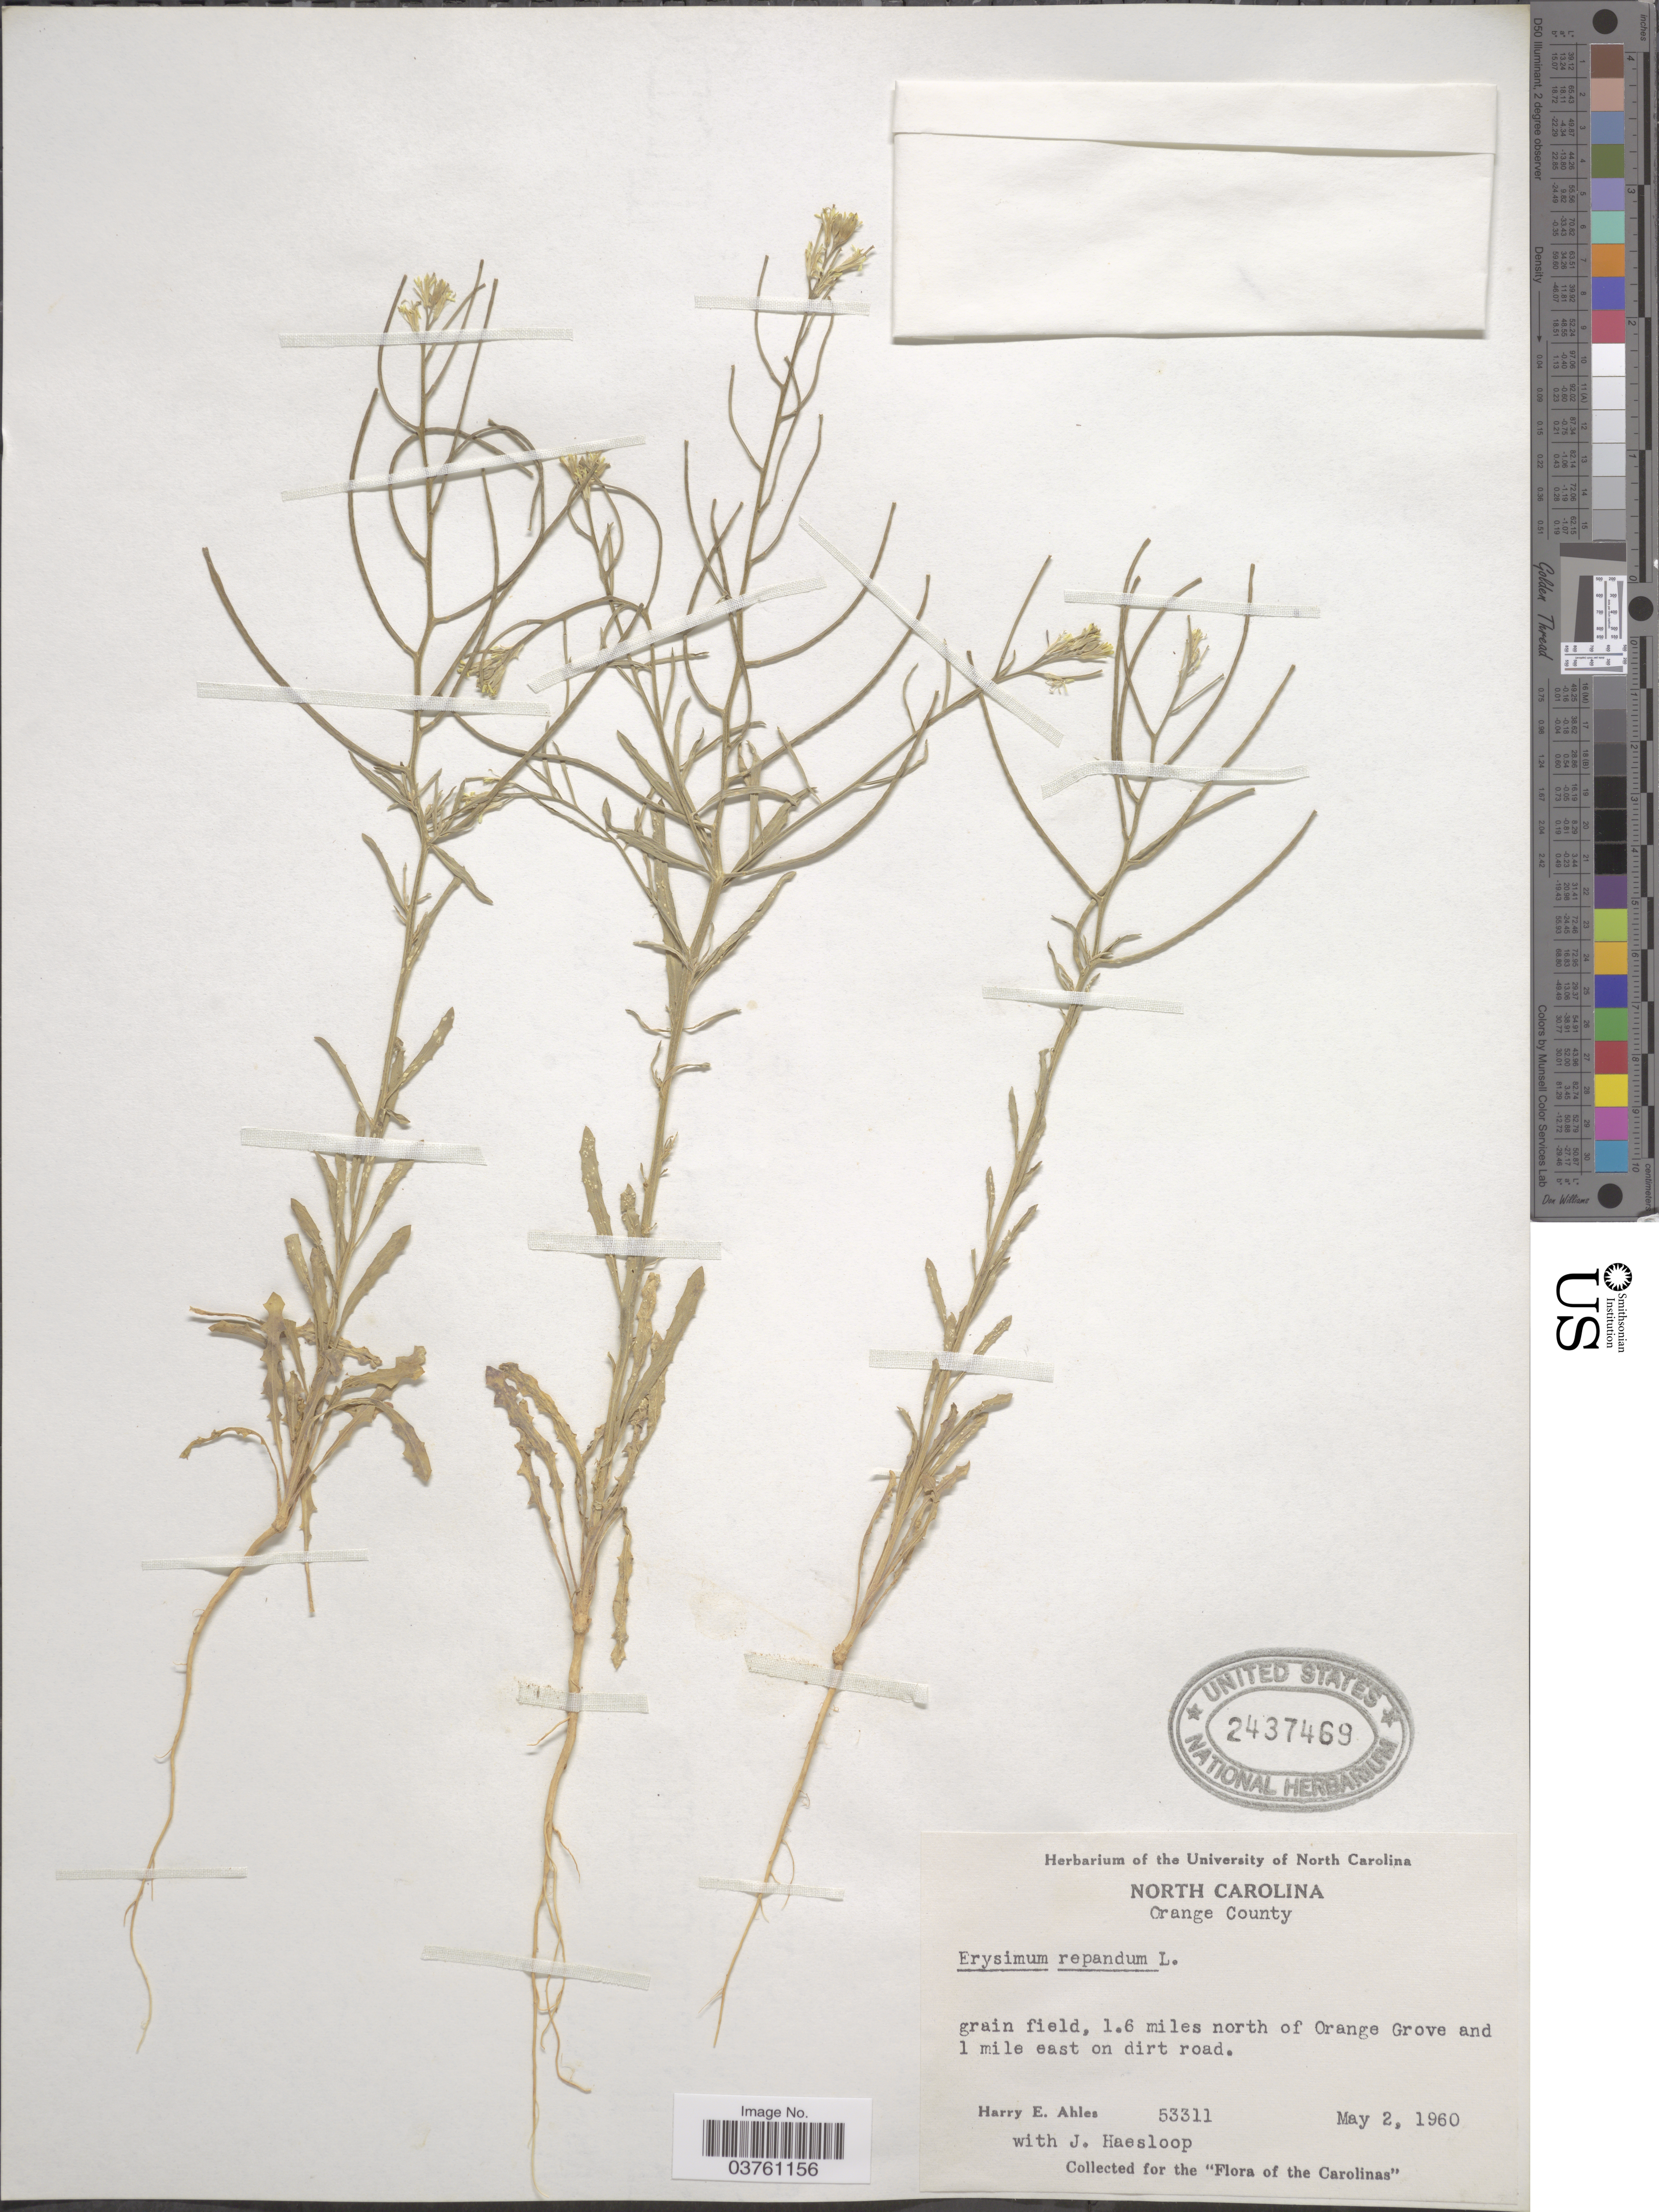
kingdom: Plantae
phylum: Tracheophyta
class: Magnoliopsida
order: Brassicales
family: Brassicaceae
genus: Erysimum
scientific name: Erysimum repandum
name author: L.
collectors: H. E. Ahles & J. Haesloop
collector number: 53311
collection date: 1960-05-02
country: United States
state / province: North Carolina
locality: Orange County. Grain field, 1.6 miles north of Orange Grove and 1 mile east of dirt road.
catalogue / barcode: US 2437469